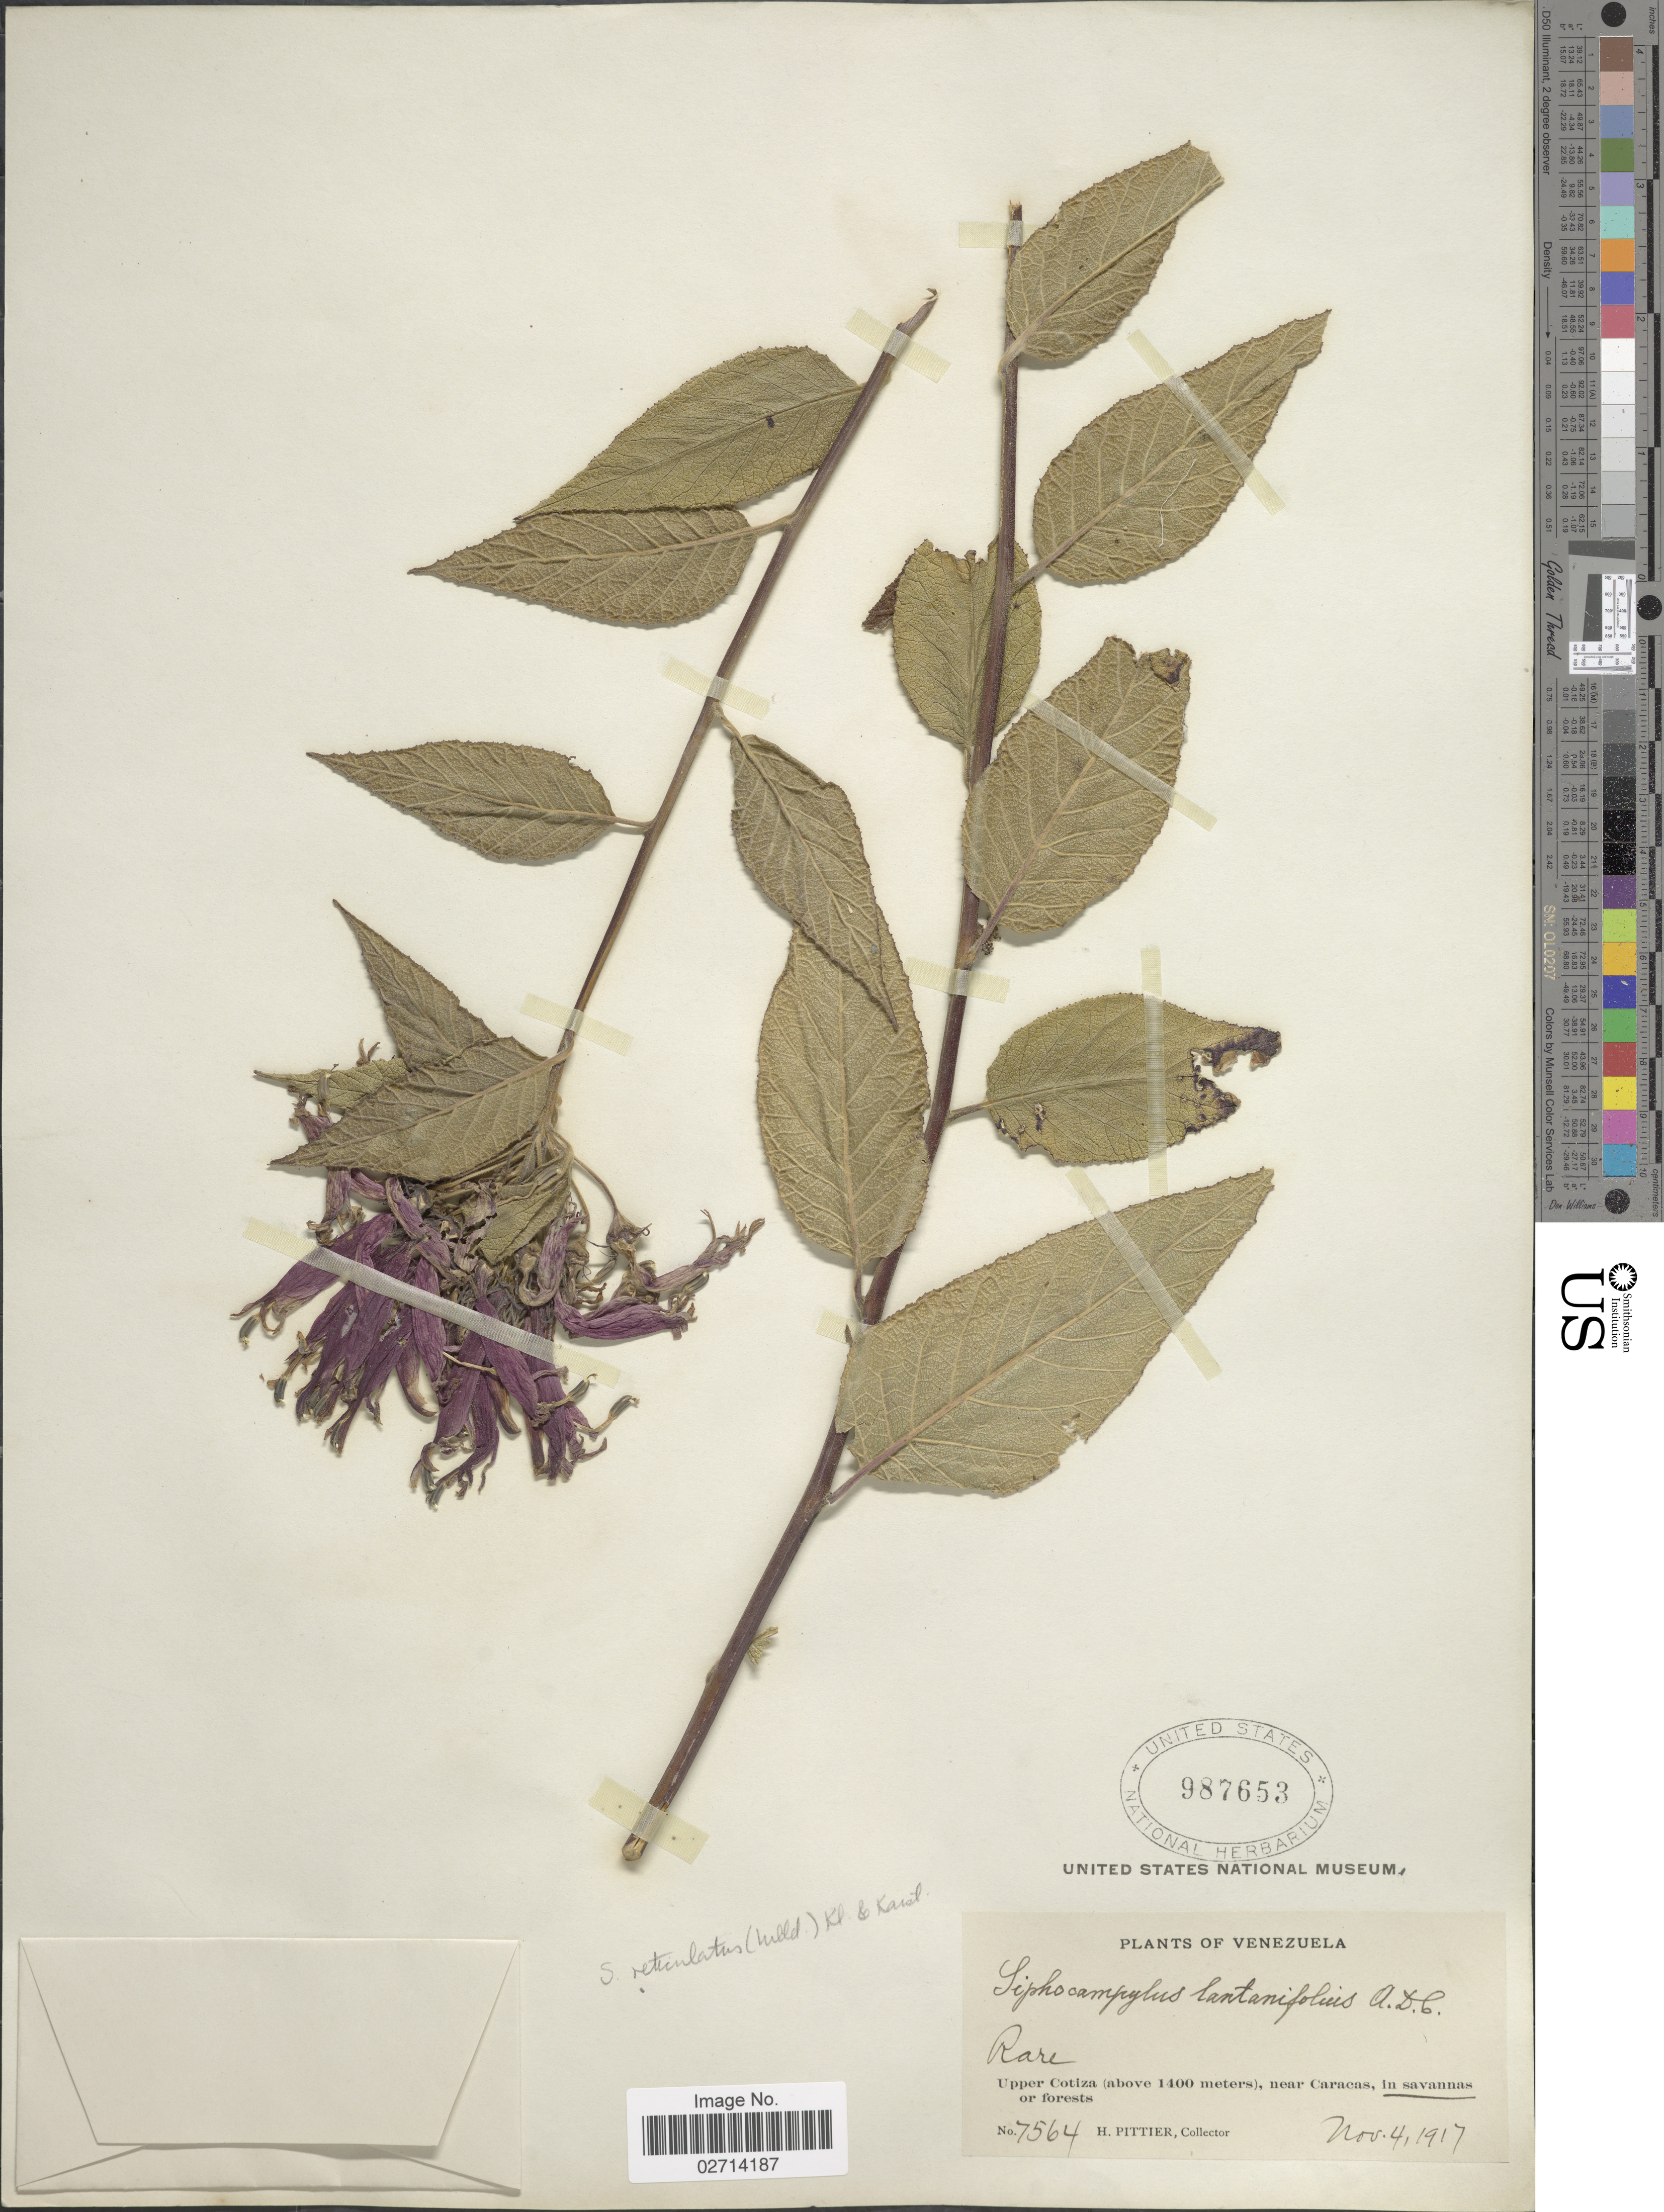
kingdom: Plantae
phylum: Tracheophyta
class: Magnoliopsida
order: Asterales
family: Campanulaceae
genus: Siphocampylus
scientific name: Siphocampylus reticulatus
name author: (Willd. ex Schult. & Roem.) Klotzsch & H. Karst. ex Vatke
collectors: H. F. Pittier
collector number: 7564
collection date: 1917-11-04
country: Venezuela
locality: Rare, Upper Cotiza, near Caracas, in savannas or forests.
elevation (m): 1400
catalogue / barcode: US 987653